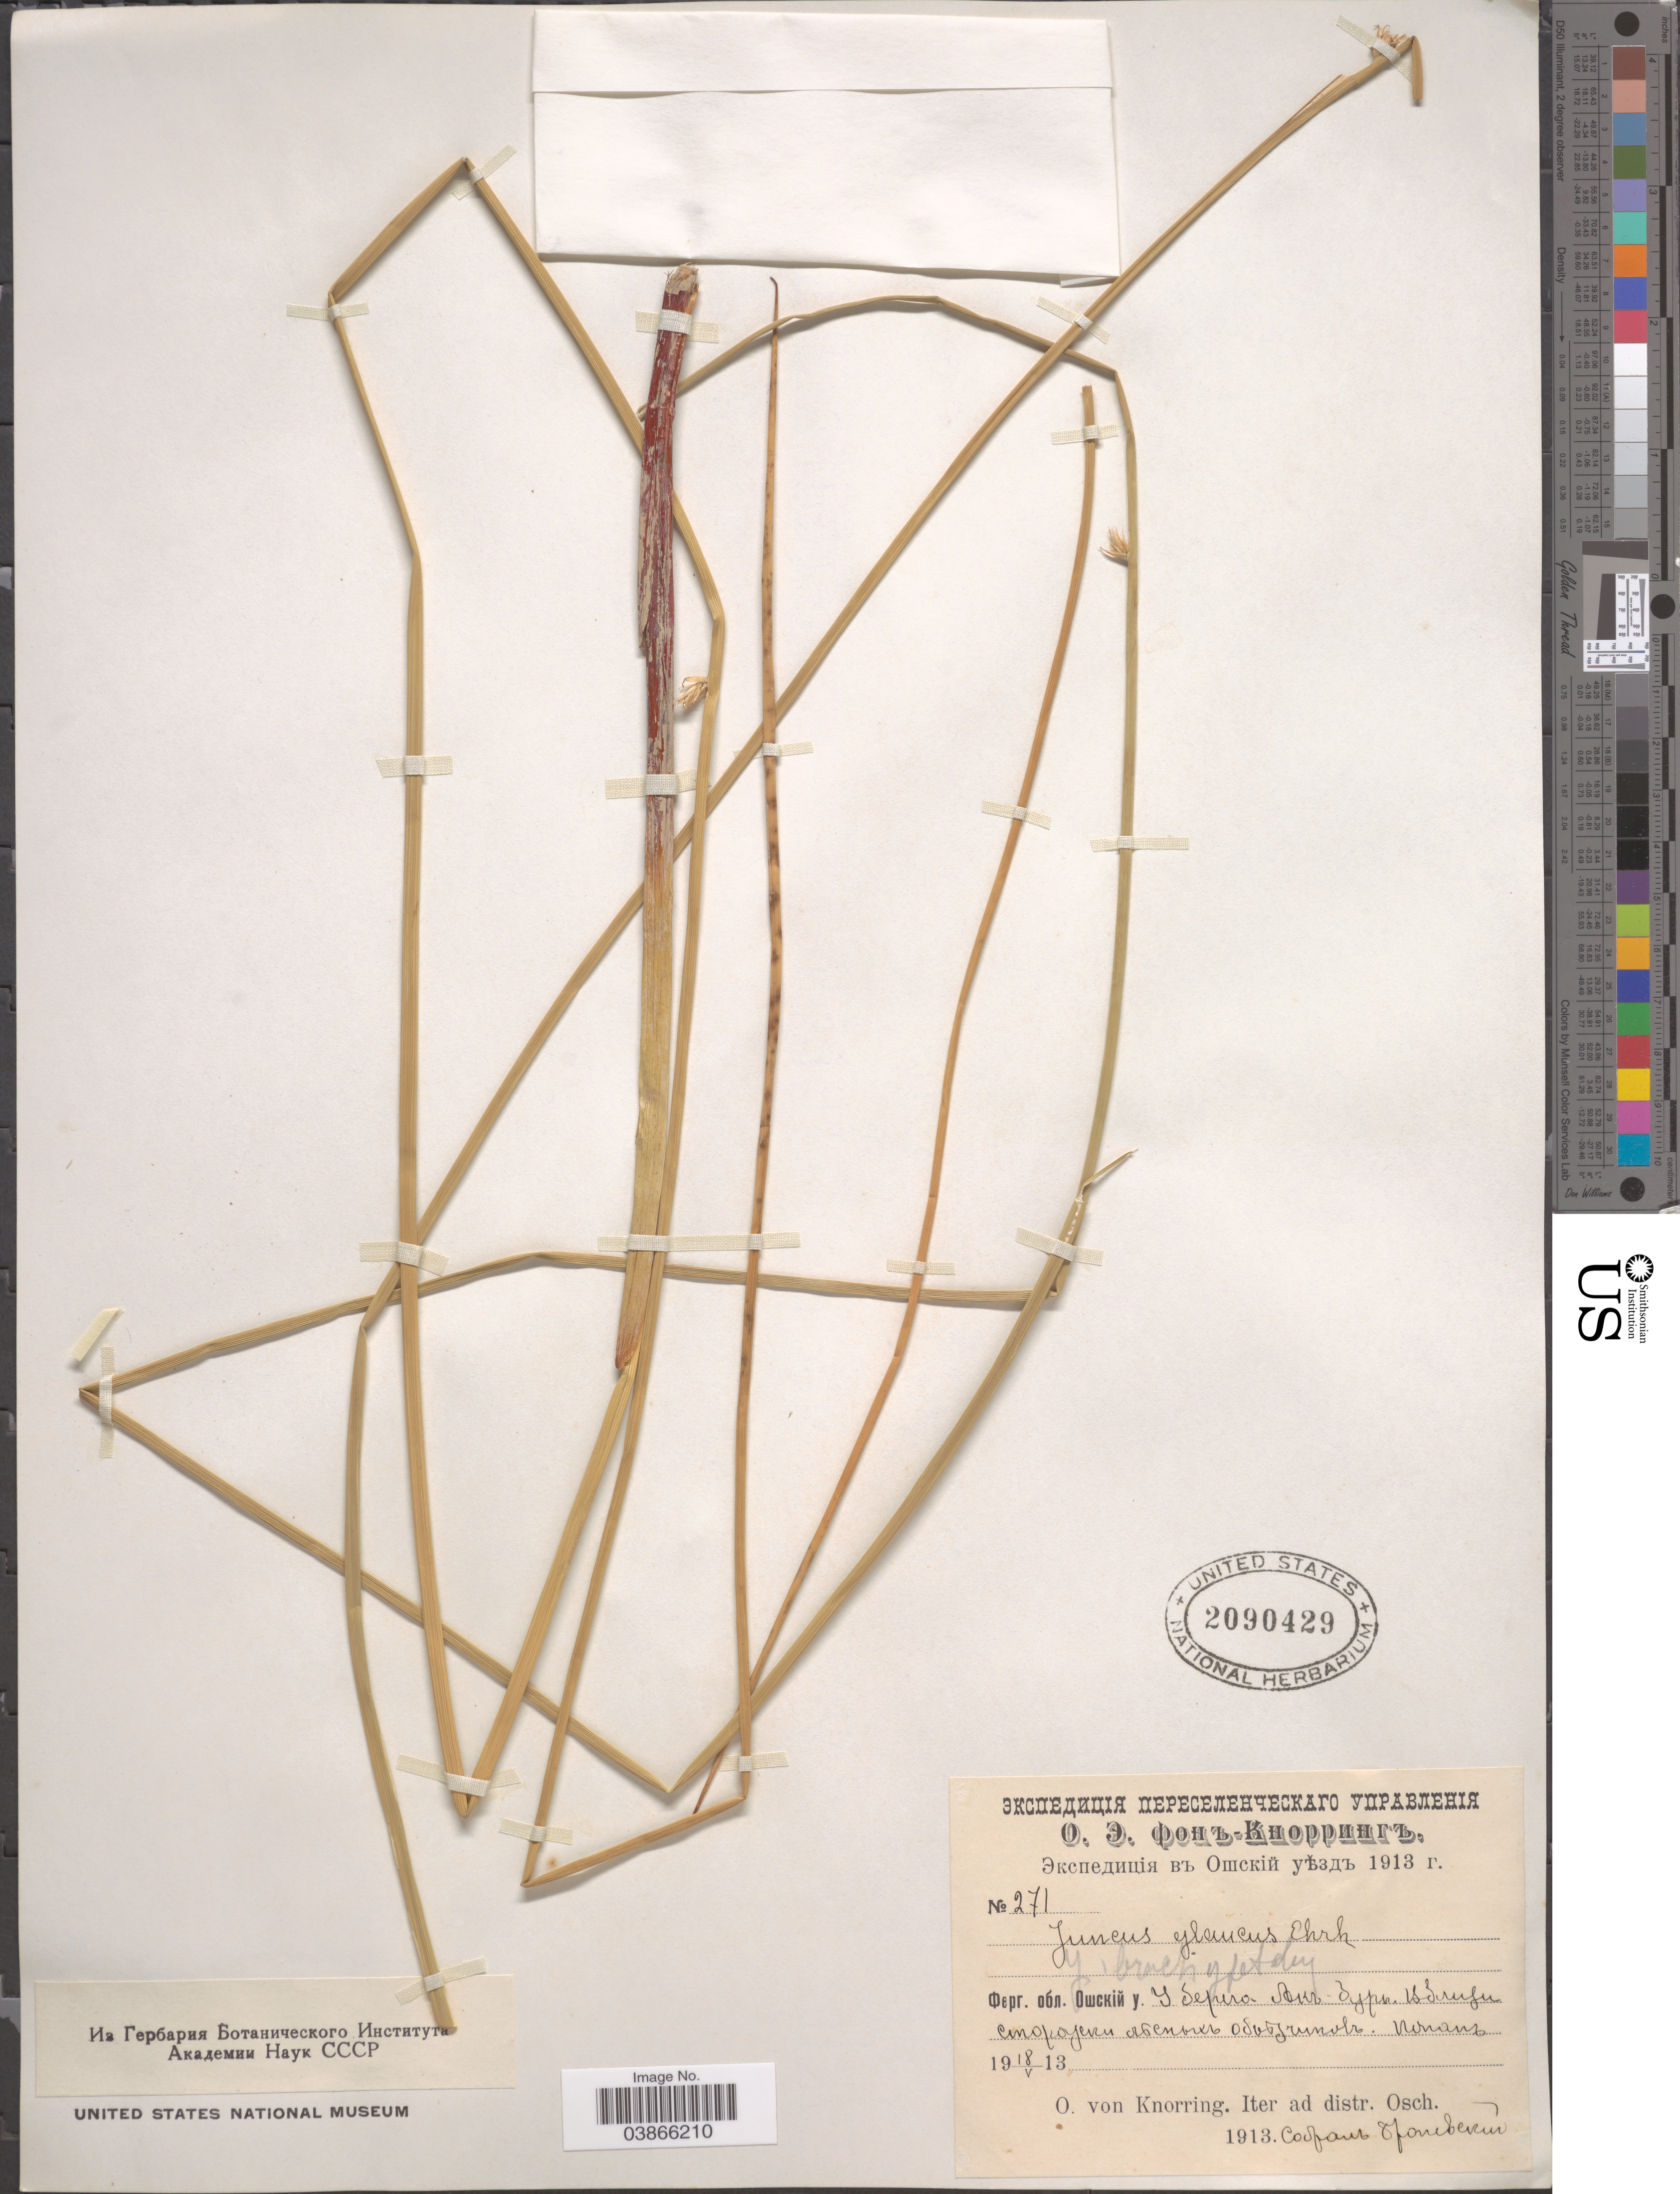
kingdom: Plantae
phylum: Tracheophyta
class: Liliopsida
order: Poales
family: Juncaceae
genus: Juncus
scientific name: Juncus glaucus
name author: Ehrh.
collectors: O. Knorring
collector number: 271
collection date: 1913-05-18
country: Kyrgyzstan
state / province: Osh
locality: Near shore of Ak-Bur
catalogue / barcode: US 2090429